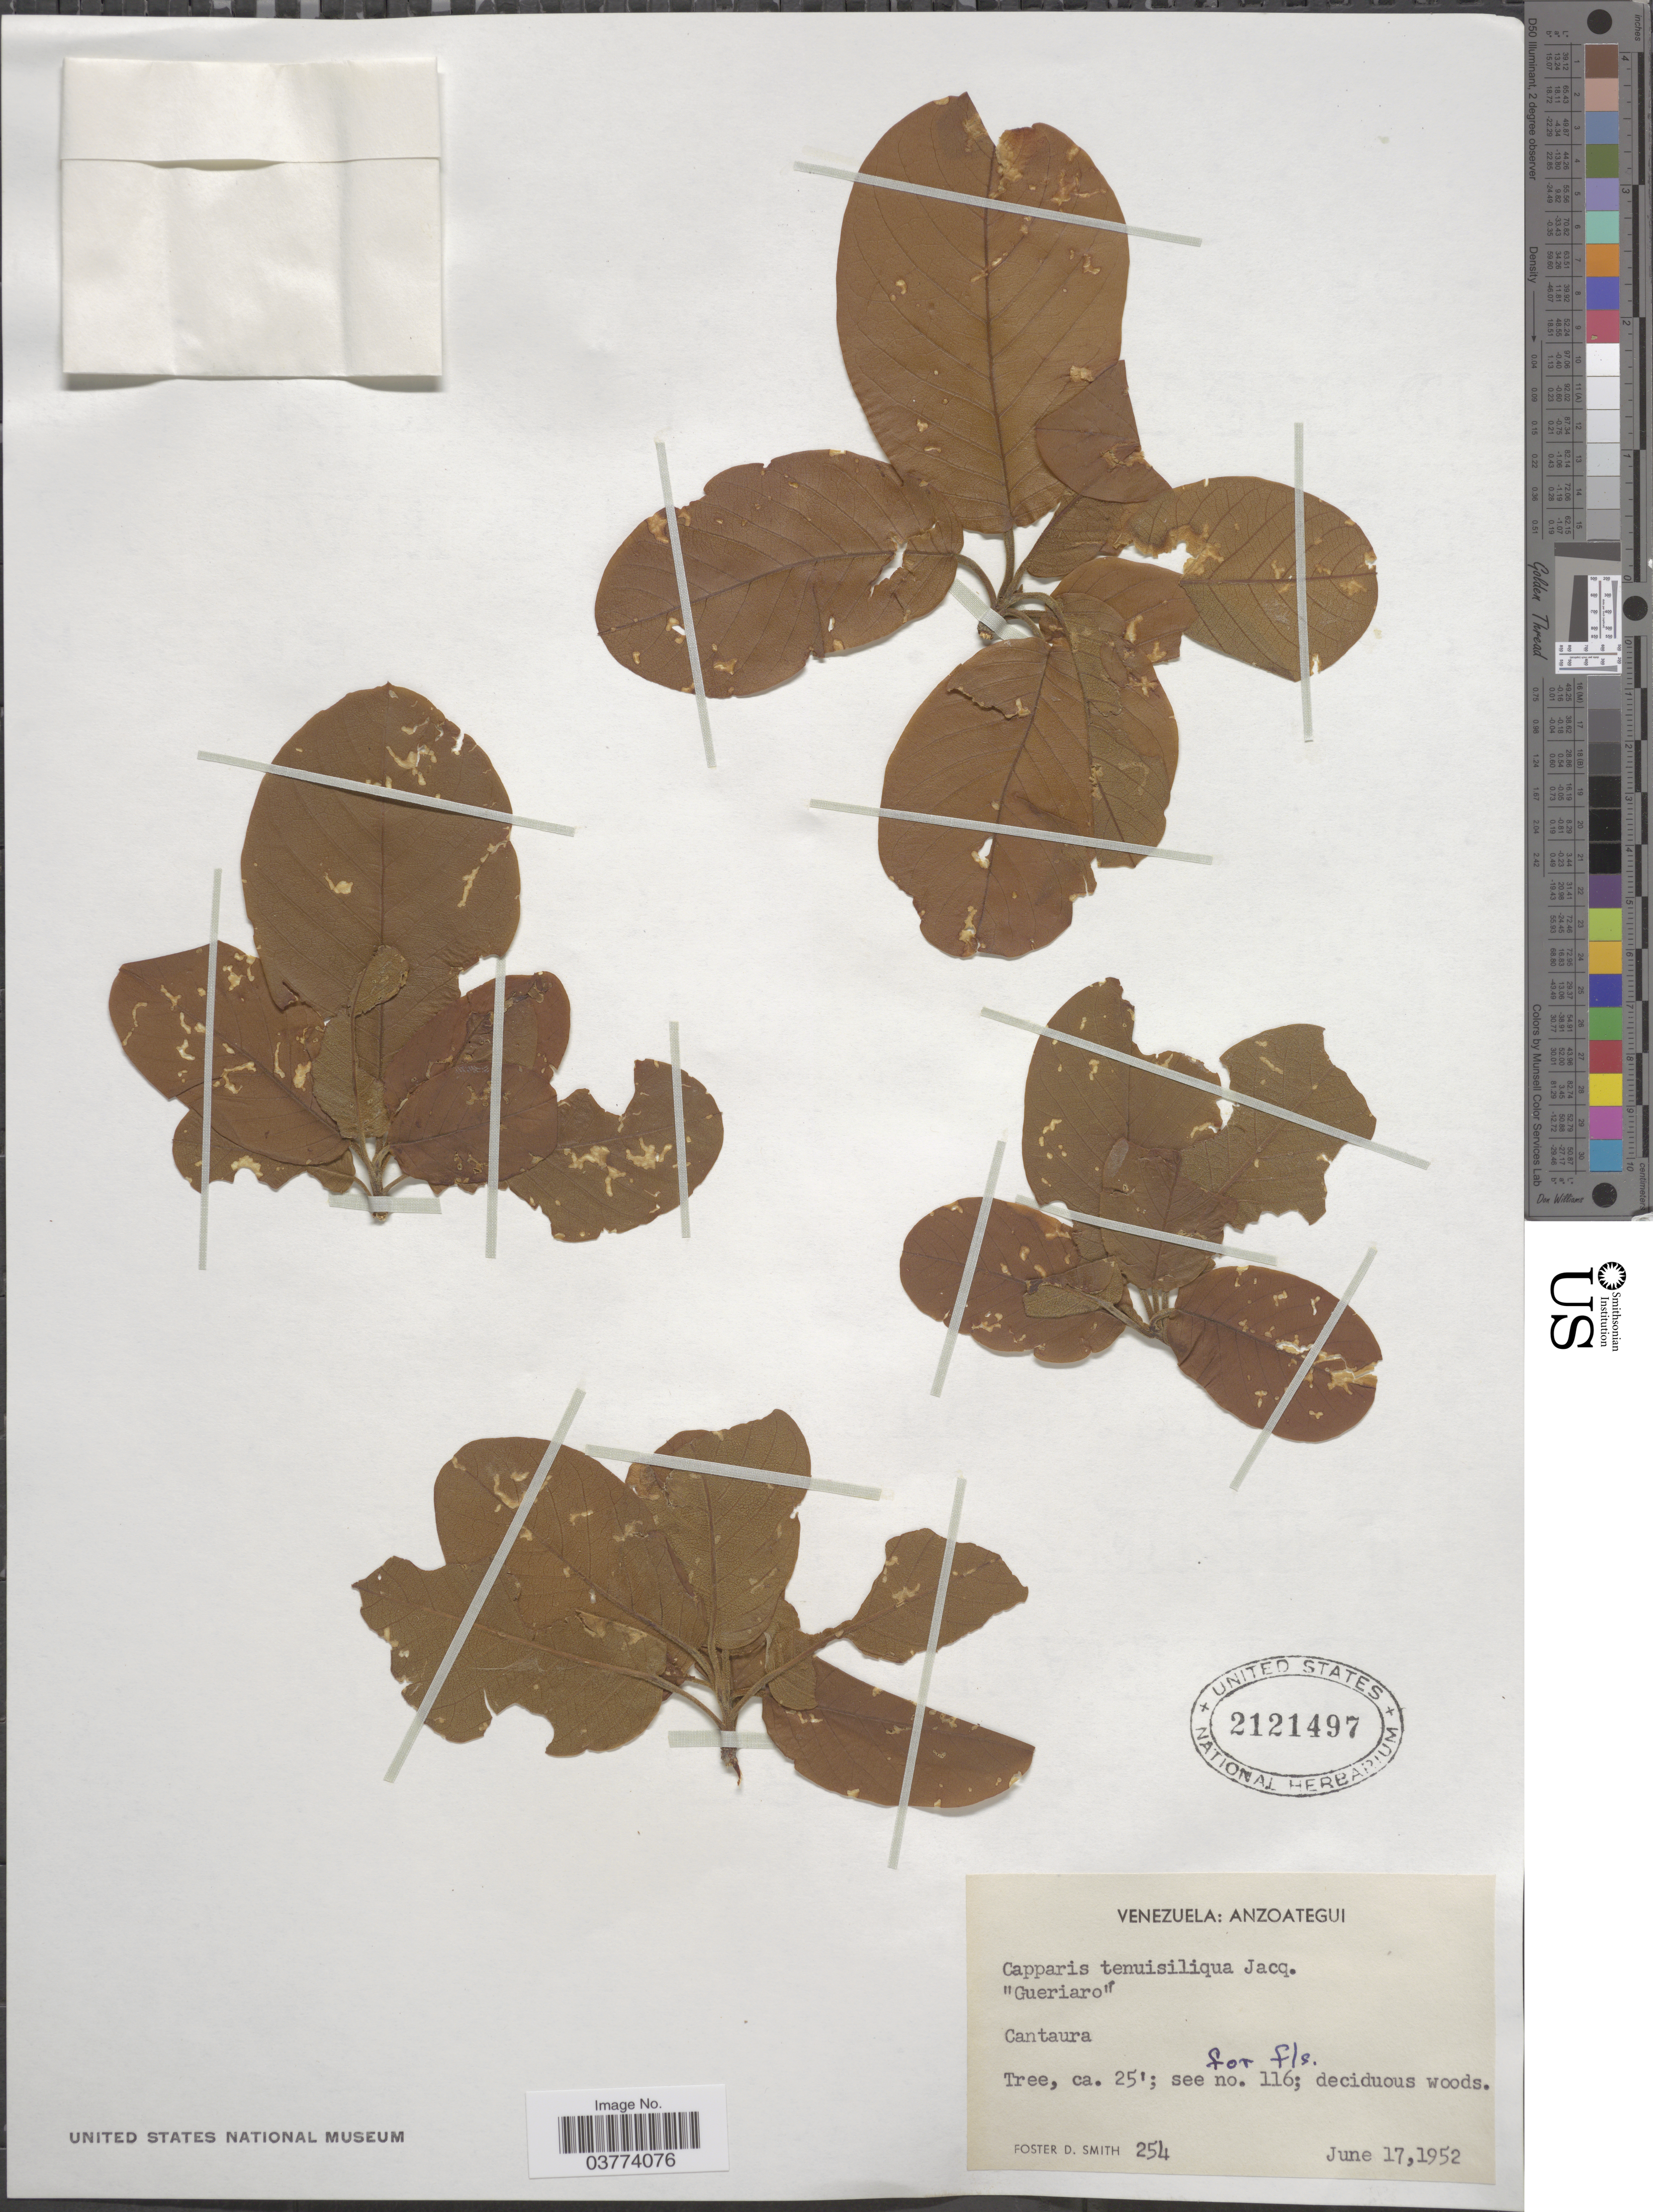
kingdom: Plantae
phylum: Tracheophyta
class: Magnoliopsida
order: Brassicales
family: Capparaceae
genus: Monilicarpa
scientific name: Monilicarpa tenuisiliqua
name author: (Jacq.) Cornejo & Iltis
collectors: F. Smith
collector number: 254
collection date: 1952-06-17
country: Venezuela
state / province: Anzoategui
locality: Cantaura.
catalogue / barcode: US 2121497